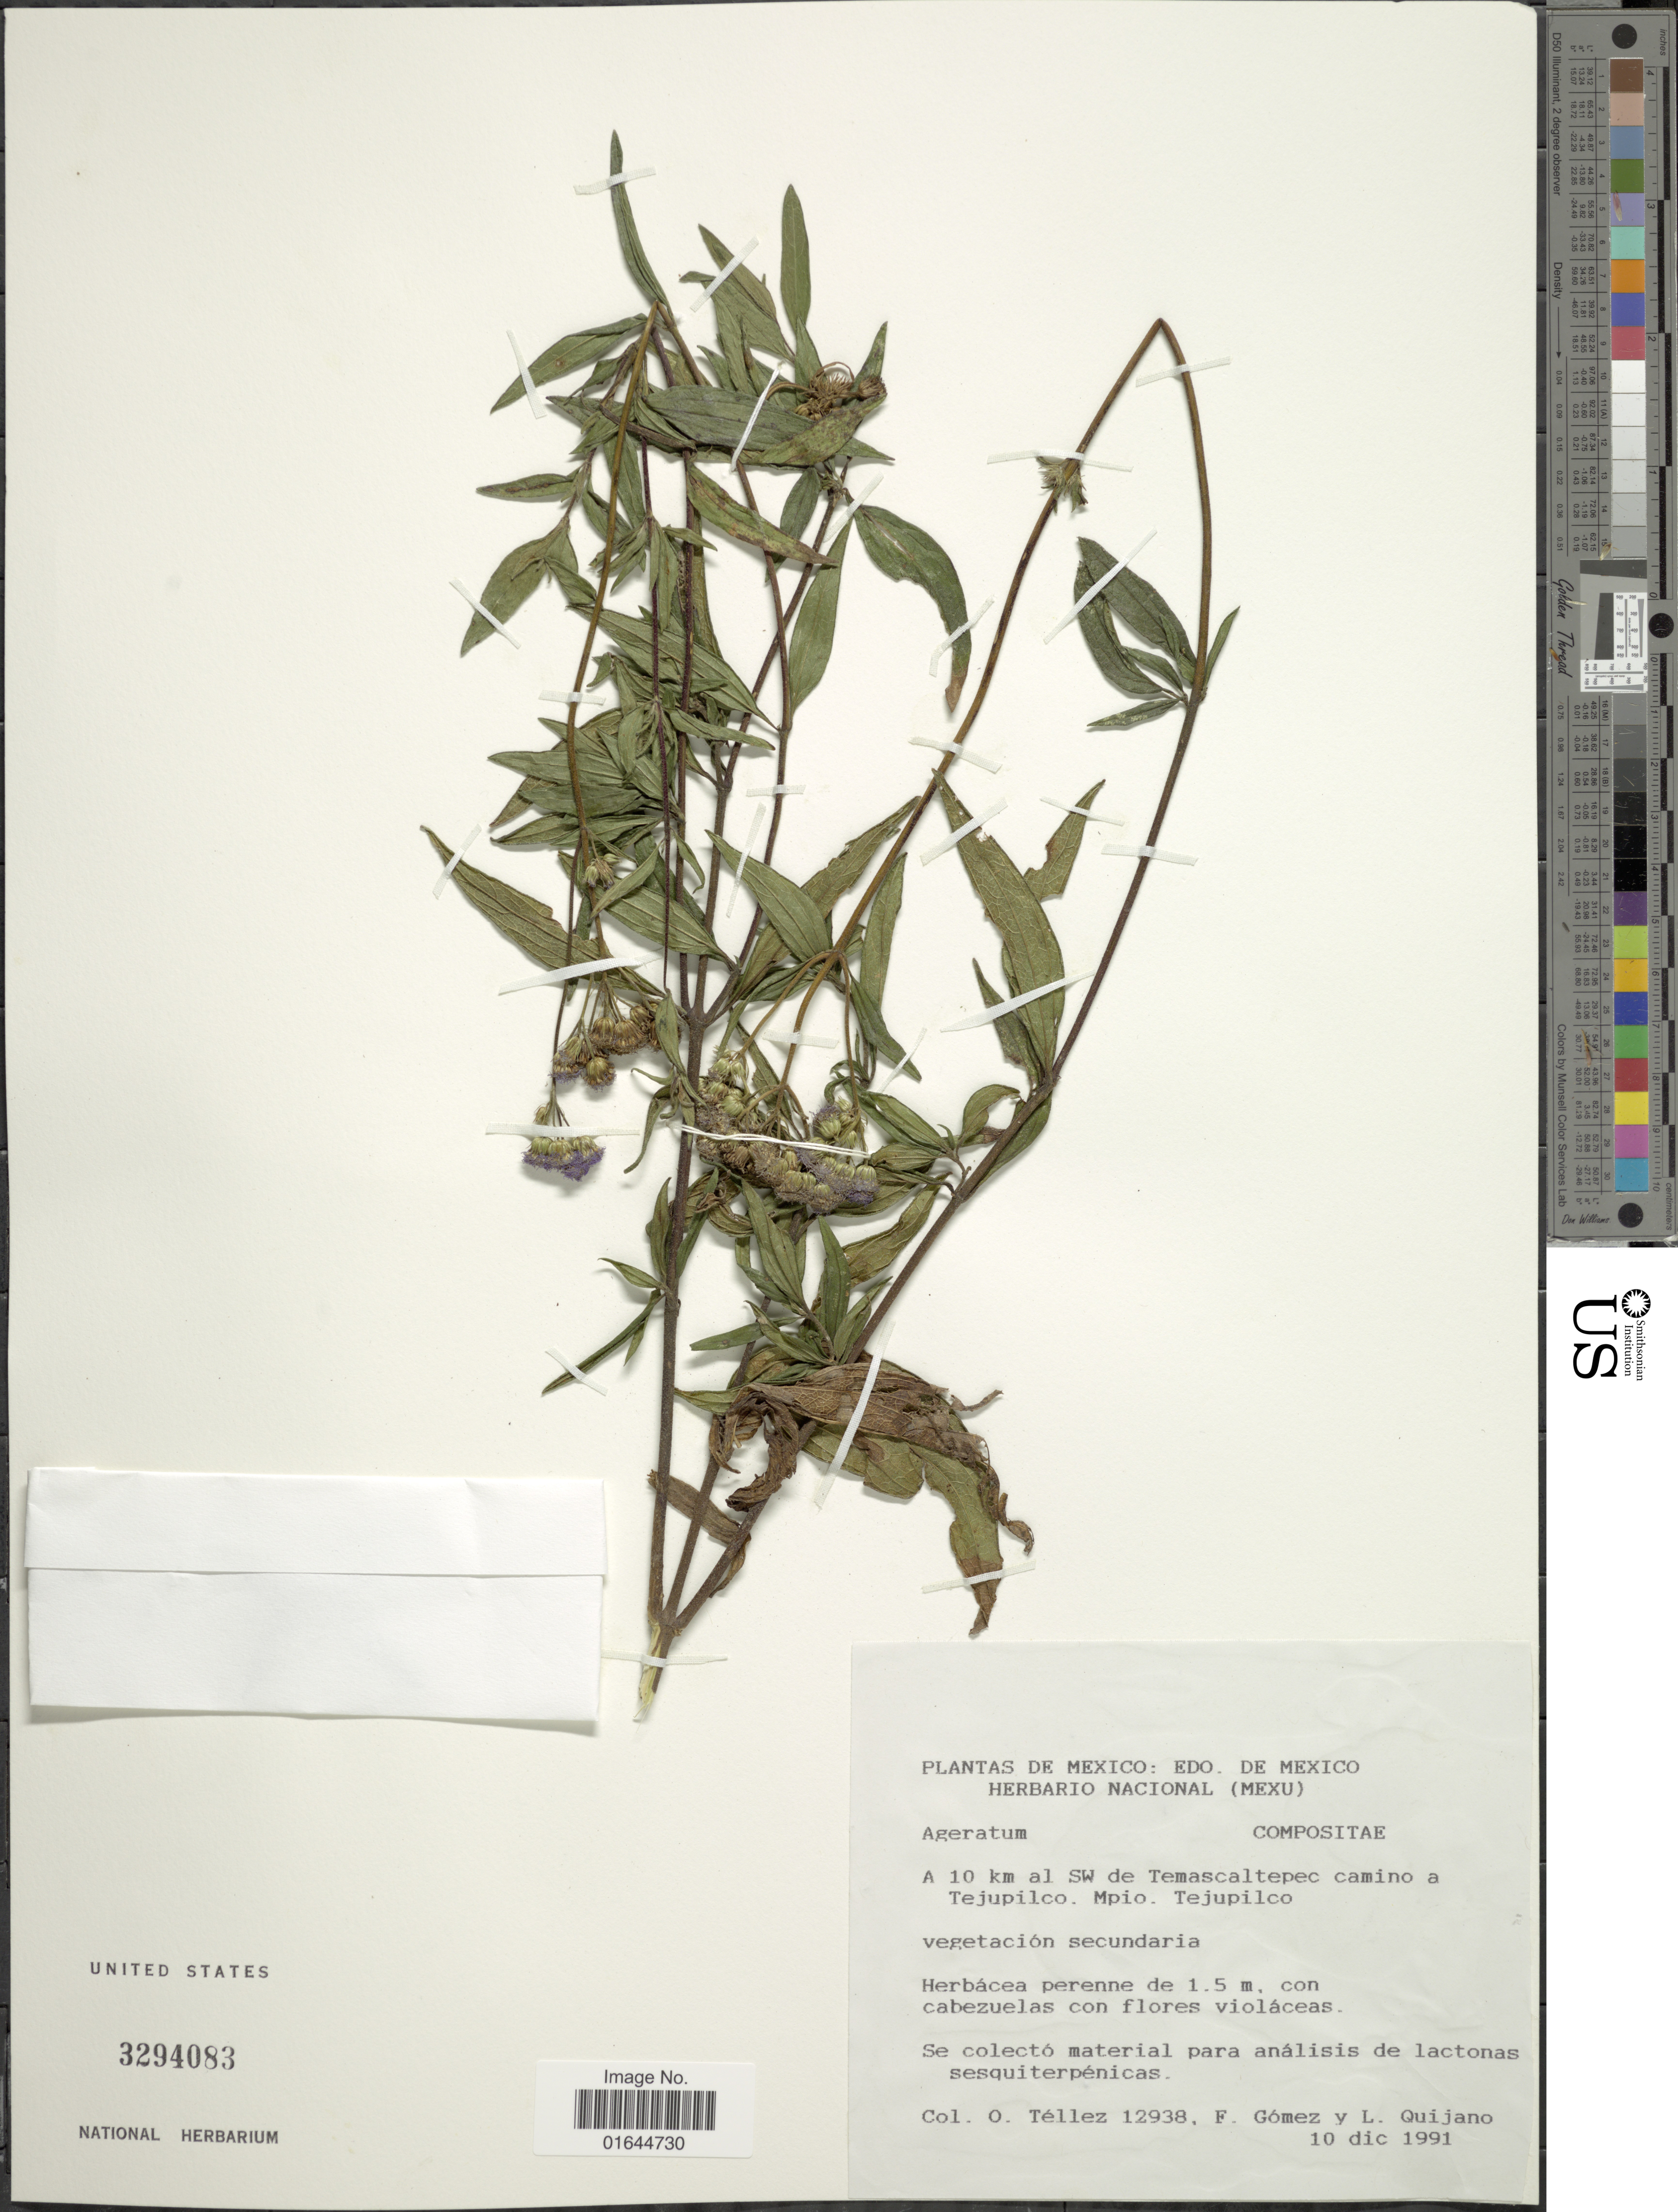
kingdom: Plantae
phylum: Tracheophyta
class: Magnoliopsida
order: Asterales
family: Asteraceae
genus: Ageratum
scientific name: Ageratum corymbosum f. salicifolium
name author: (Hemsl.) M.F. Johnson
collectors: Téllez, O. & Schubert, B.G., F. Gómez & J. Quijano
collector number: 12938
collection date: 1991-12-10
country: Mexico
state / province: México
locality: De Mexico, a 10 km al SW de Temascaltepec, camino a Tejupilco. Mpio. Tejupilco.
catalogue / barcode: US 3294083